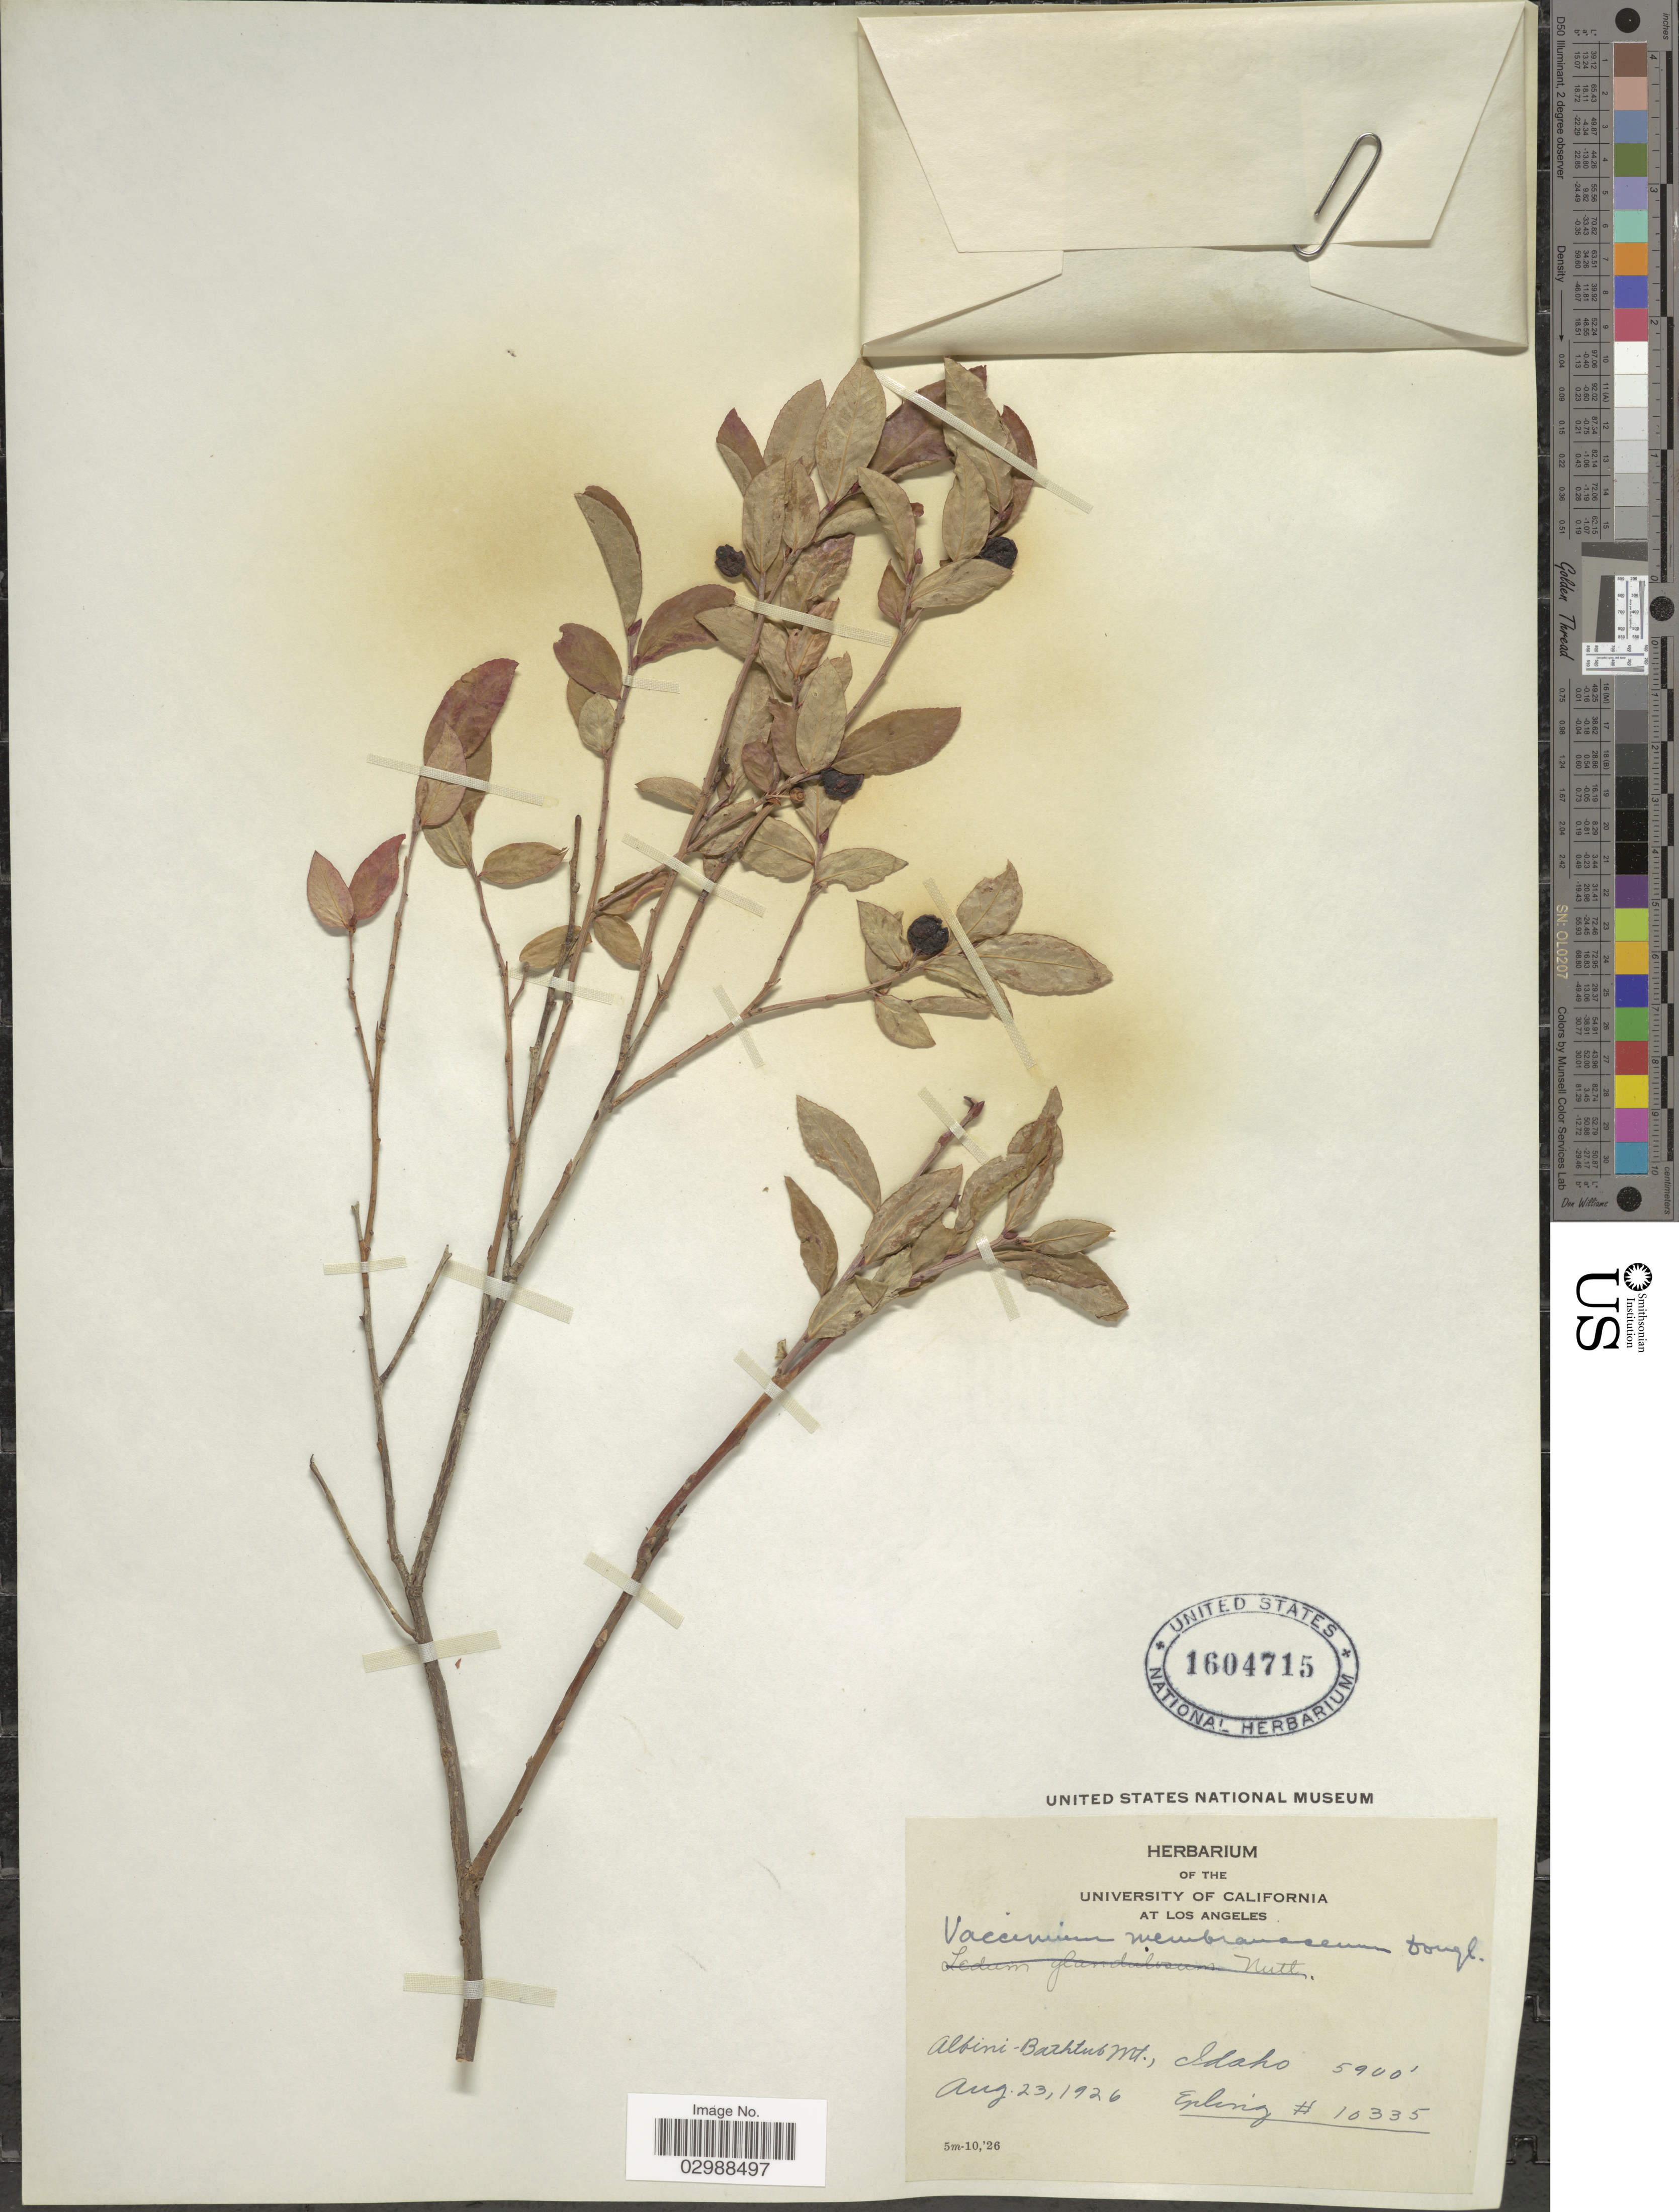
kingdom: Plantae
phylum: Tracheophyta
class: Magnoliopsida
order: Ericales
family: Ericaceae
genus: Vaccinium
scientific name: Vaccinium membranaceum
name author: Douglas ex Torr.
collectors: -- Epling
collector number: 10335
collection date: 1926-08-23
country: United States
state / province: Idaho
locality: Albini-Bathtub Mt., Idaho.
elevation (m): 1798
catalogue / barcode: US 1604715